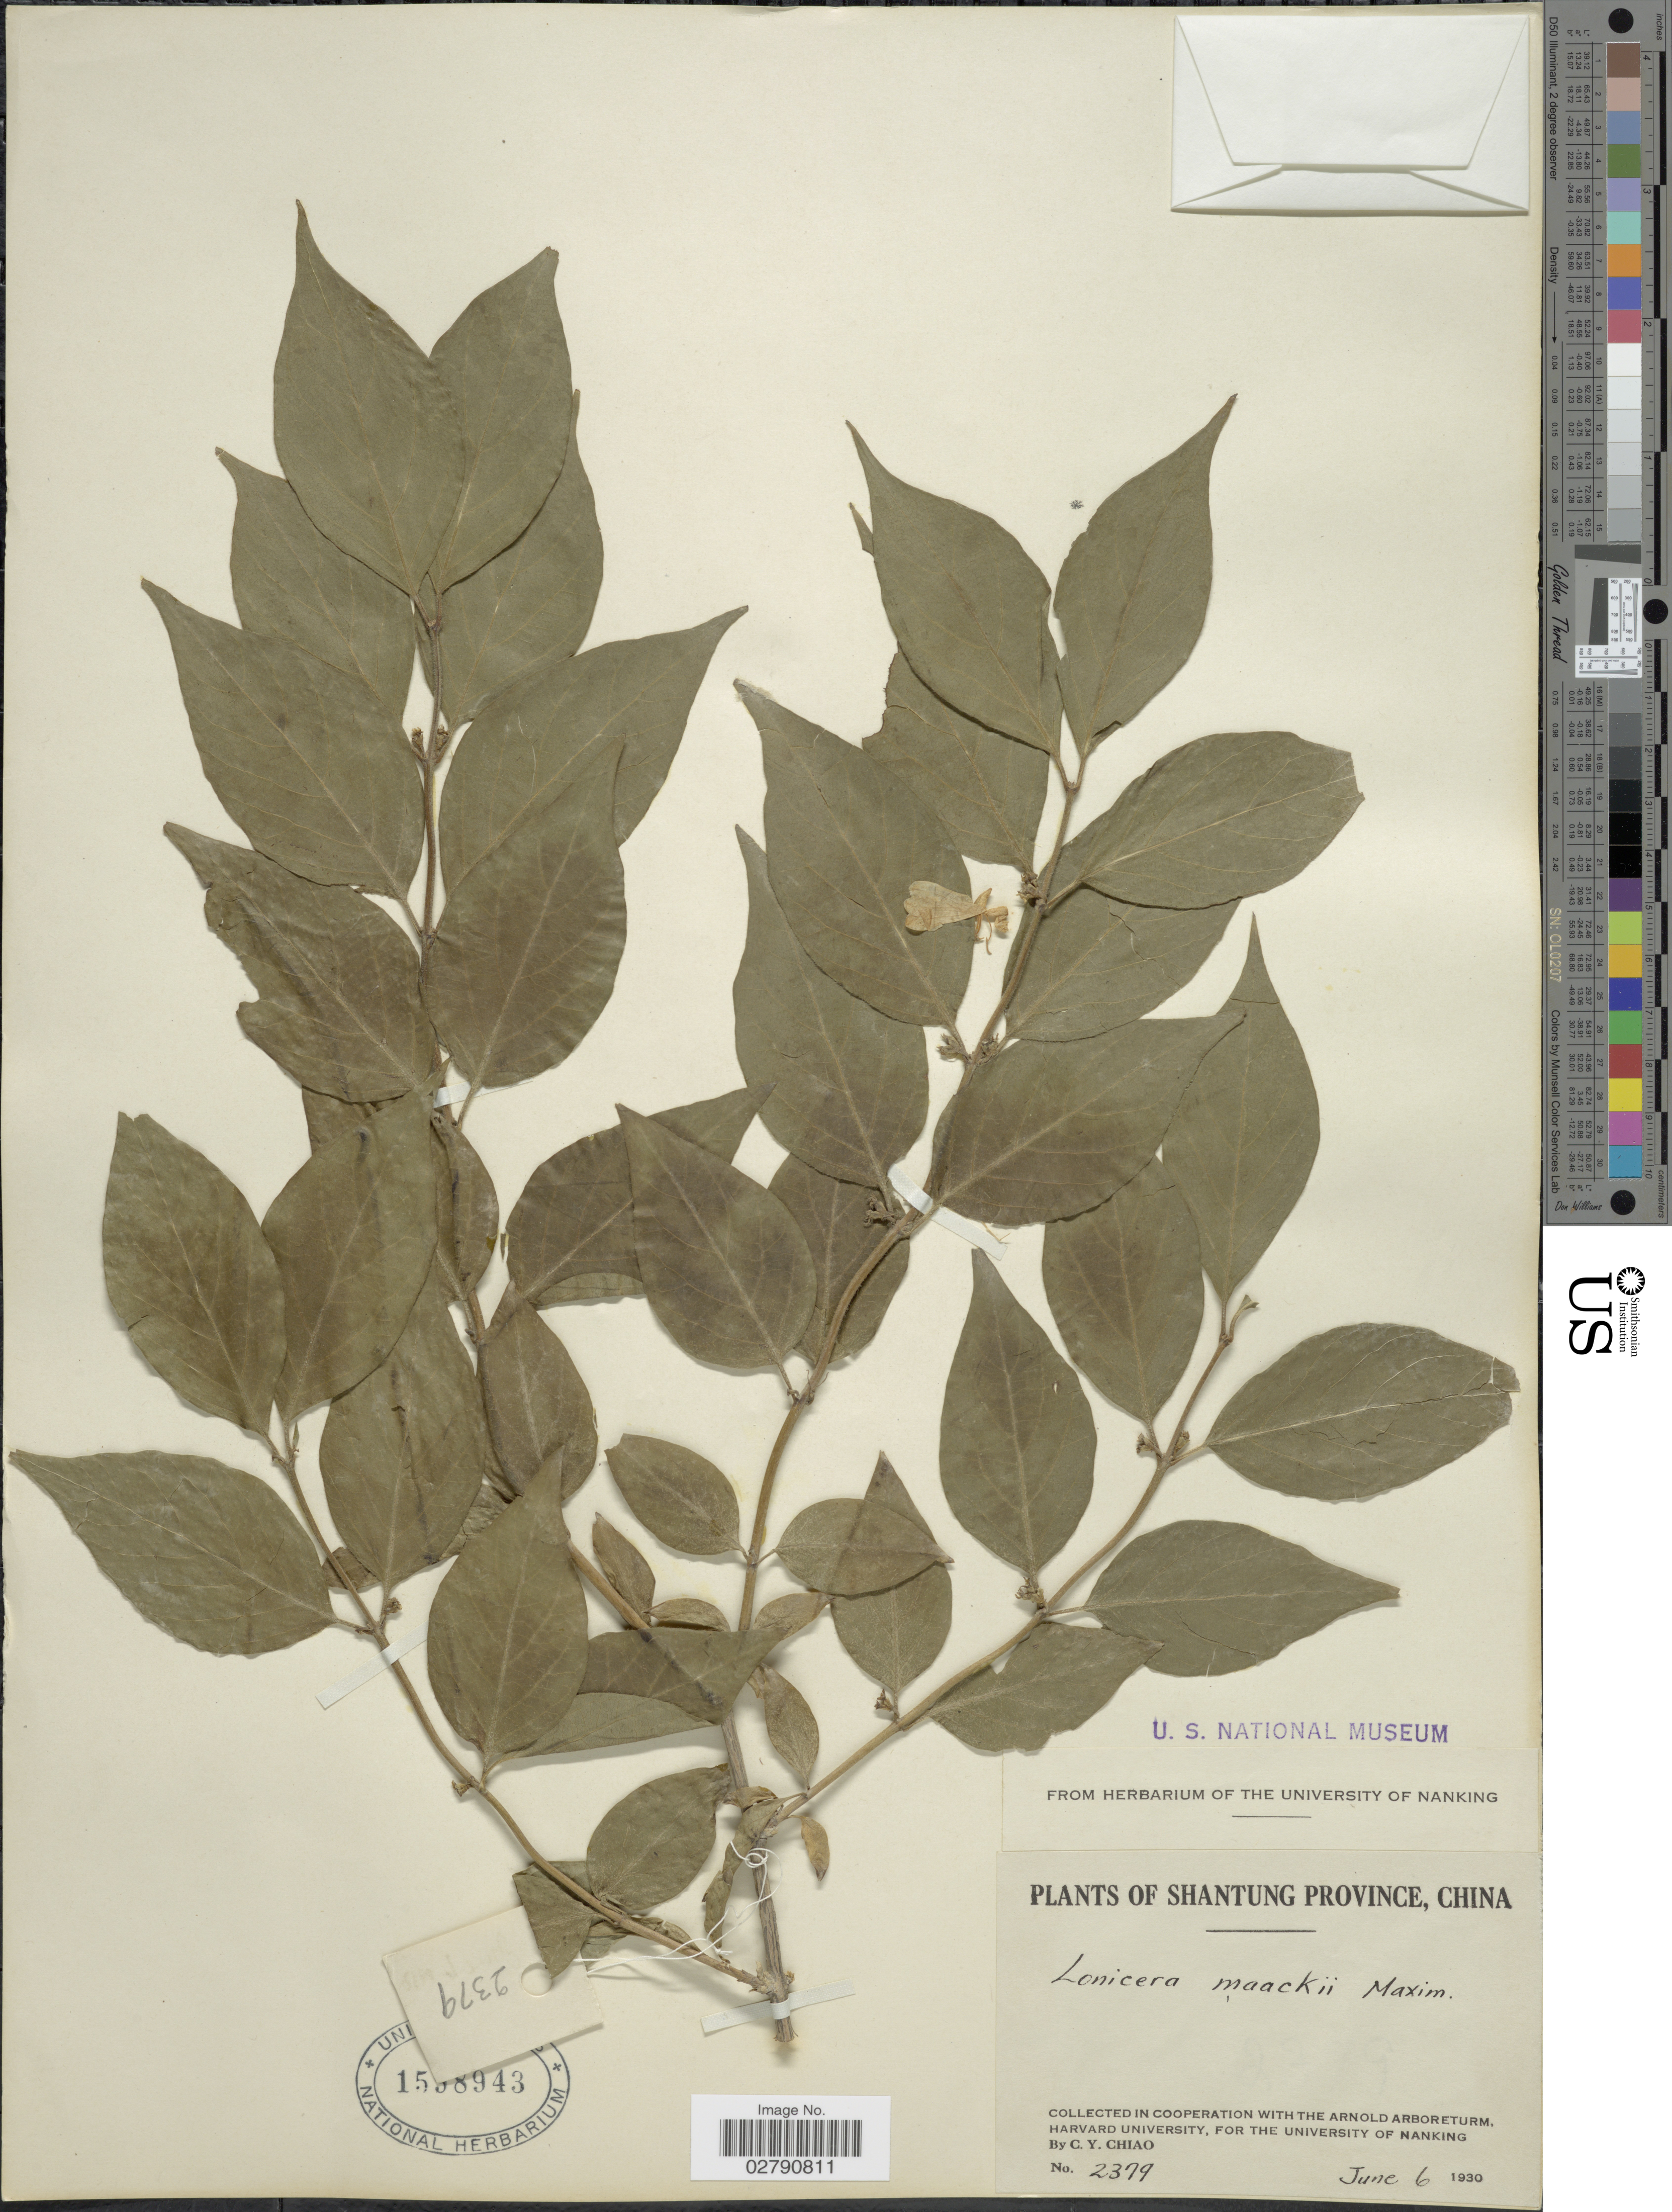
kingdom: Plantae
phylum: Tracheophyta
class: Magnoliopsida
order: Dipsacales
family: Caprifoliaceae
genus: Lonicera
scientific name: Lonicera maackii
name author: (Rupr.) Maxim.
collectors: C. Y. Chiao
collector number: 2379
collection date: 1930-06-06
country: China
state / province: Shandong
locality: Shantung Province.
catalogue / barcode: US 1538943